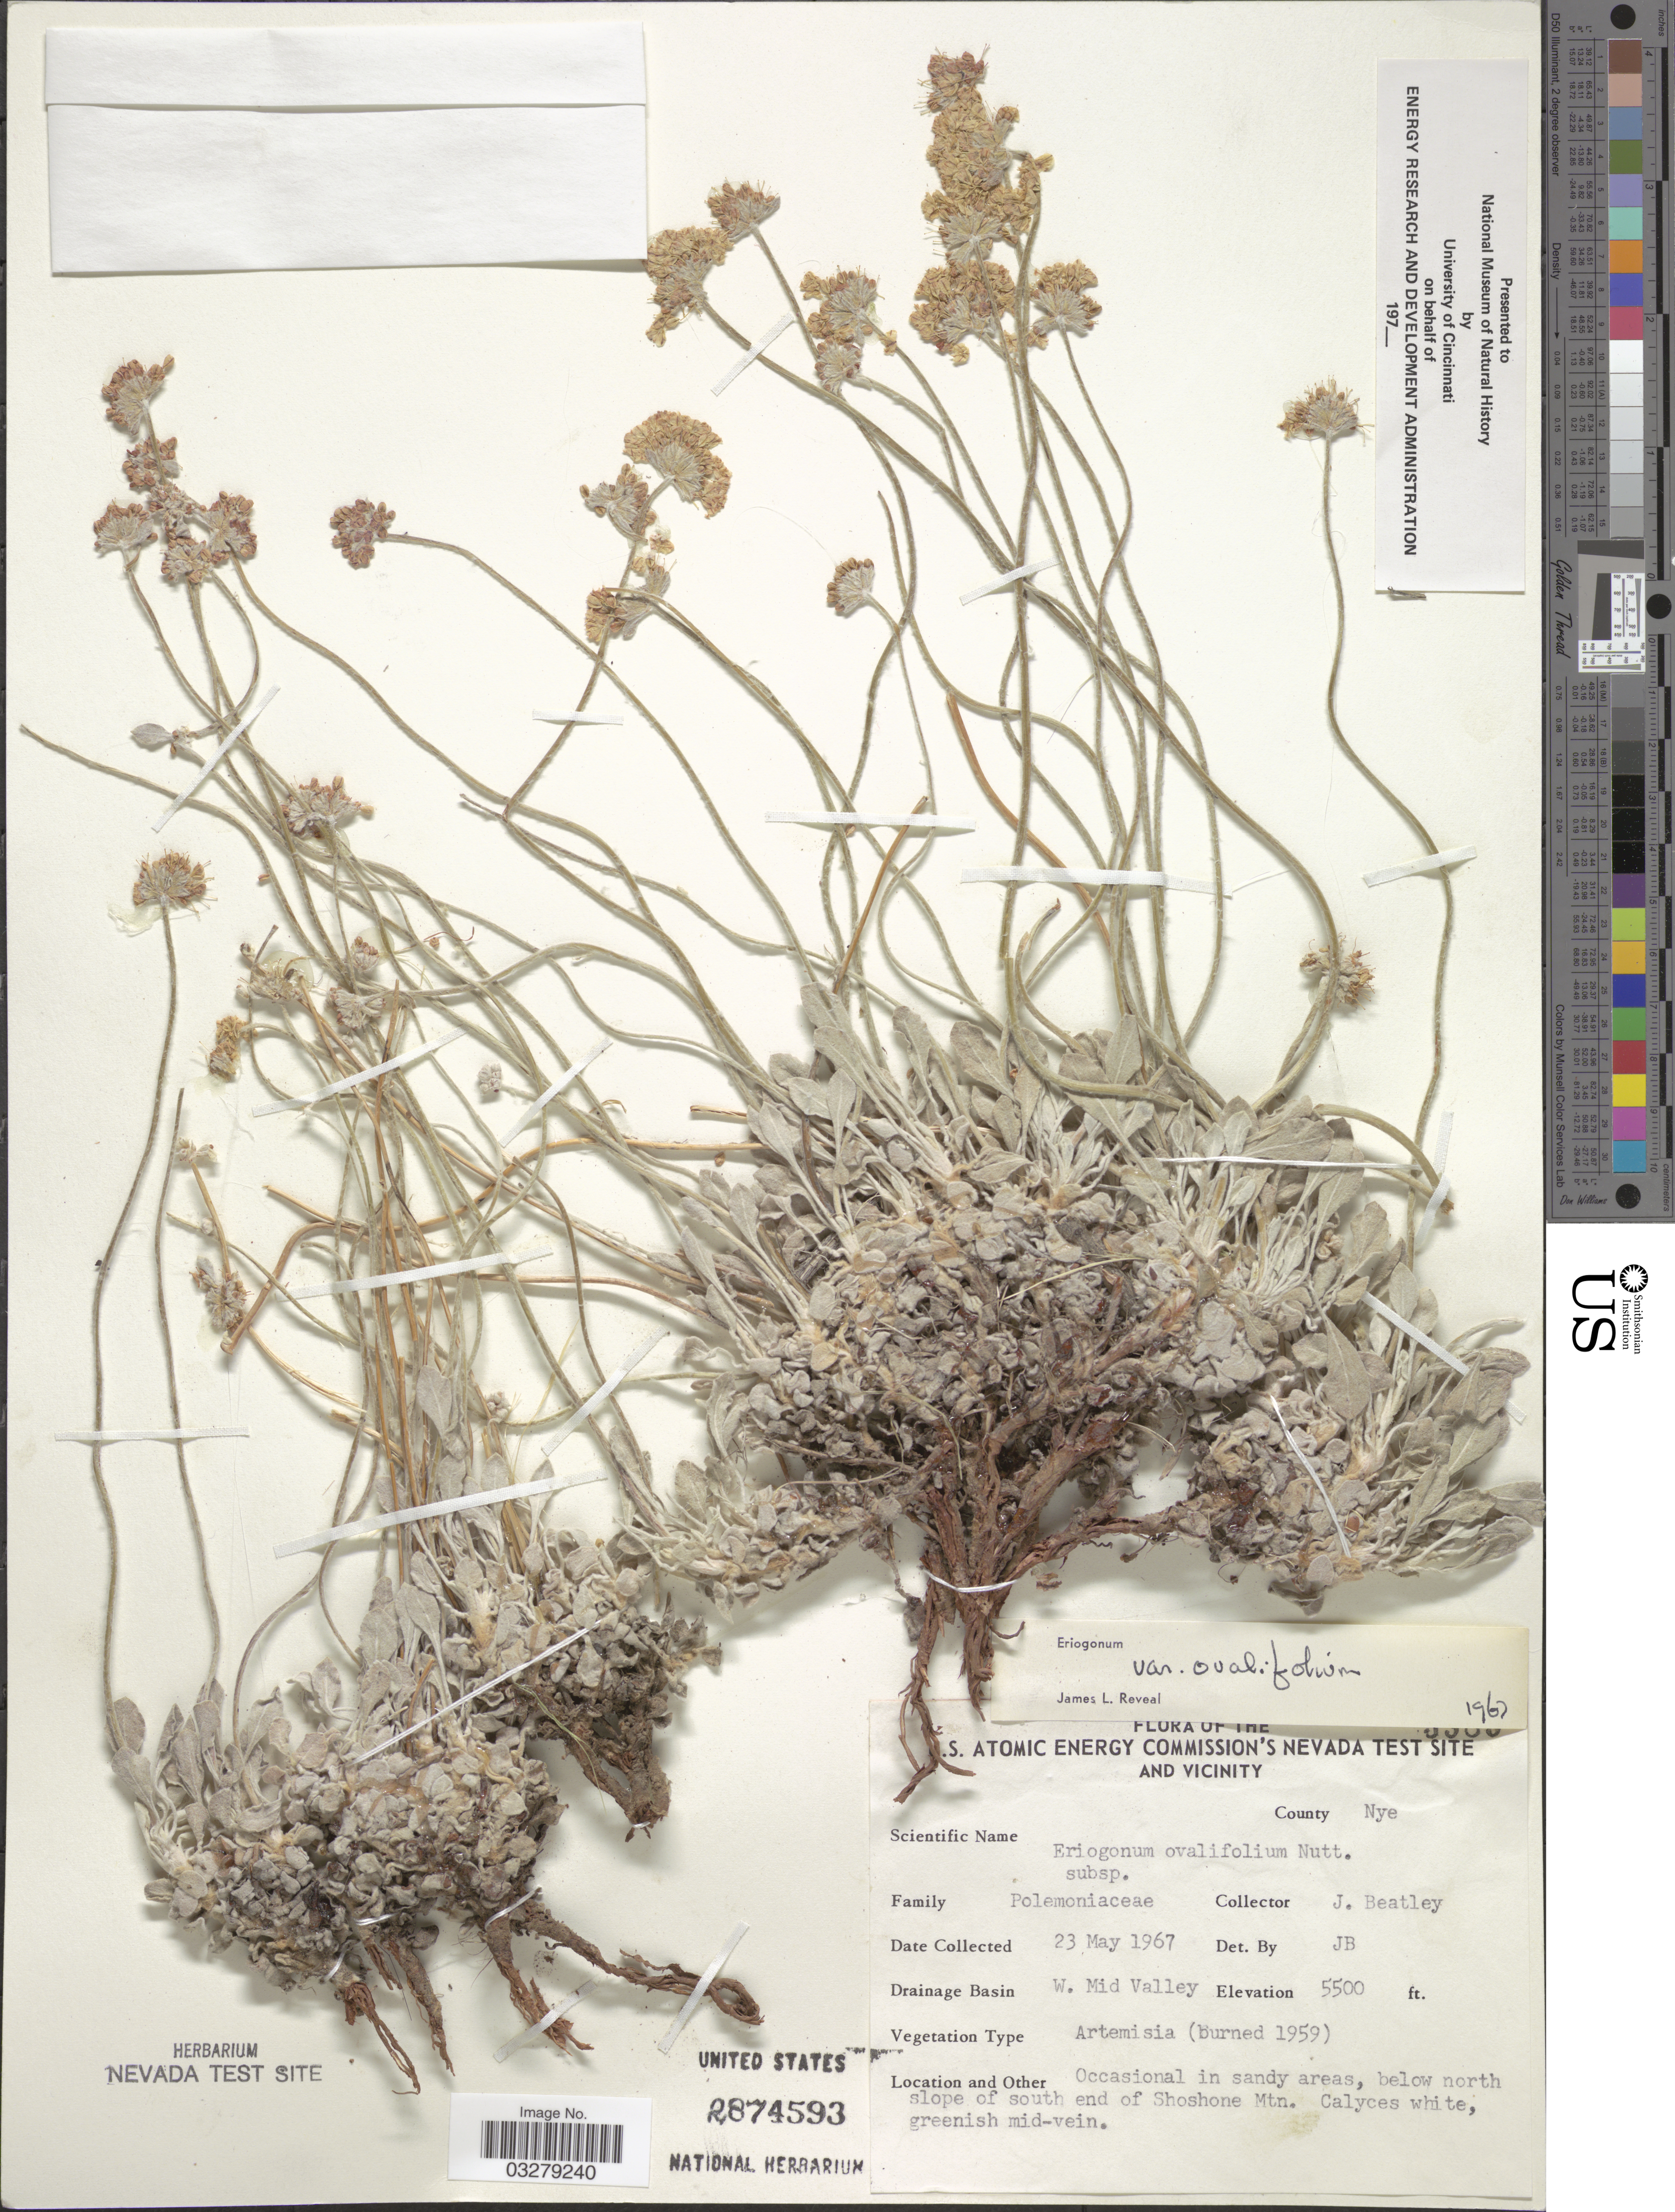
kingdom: Plantae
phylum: Tracheophyta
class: Magnoliopsida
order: Caryophyllales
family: Polygonaceae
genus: Eriogonum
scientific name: Eriogonum ovalifolium var. ovalifolium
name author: Nutt.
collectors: J. C. Beatley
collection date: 1967-05-23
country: United States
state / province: Nevada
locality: U.S. Atomic Energy Commission's Nevada Test Site and vicinity. County Nye. Drainage Basin W. Mid Valley. Below north slope of south end of Shoshone Mtn.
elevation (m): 1676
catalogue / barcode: US 2874593